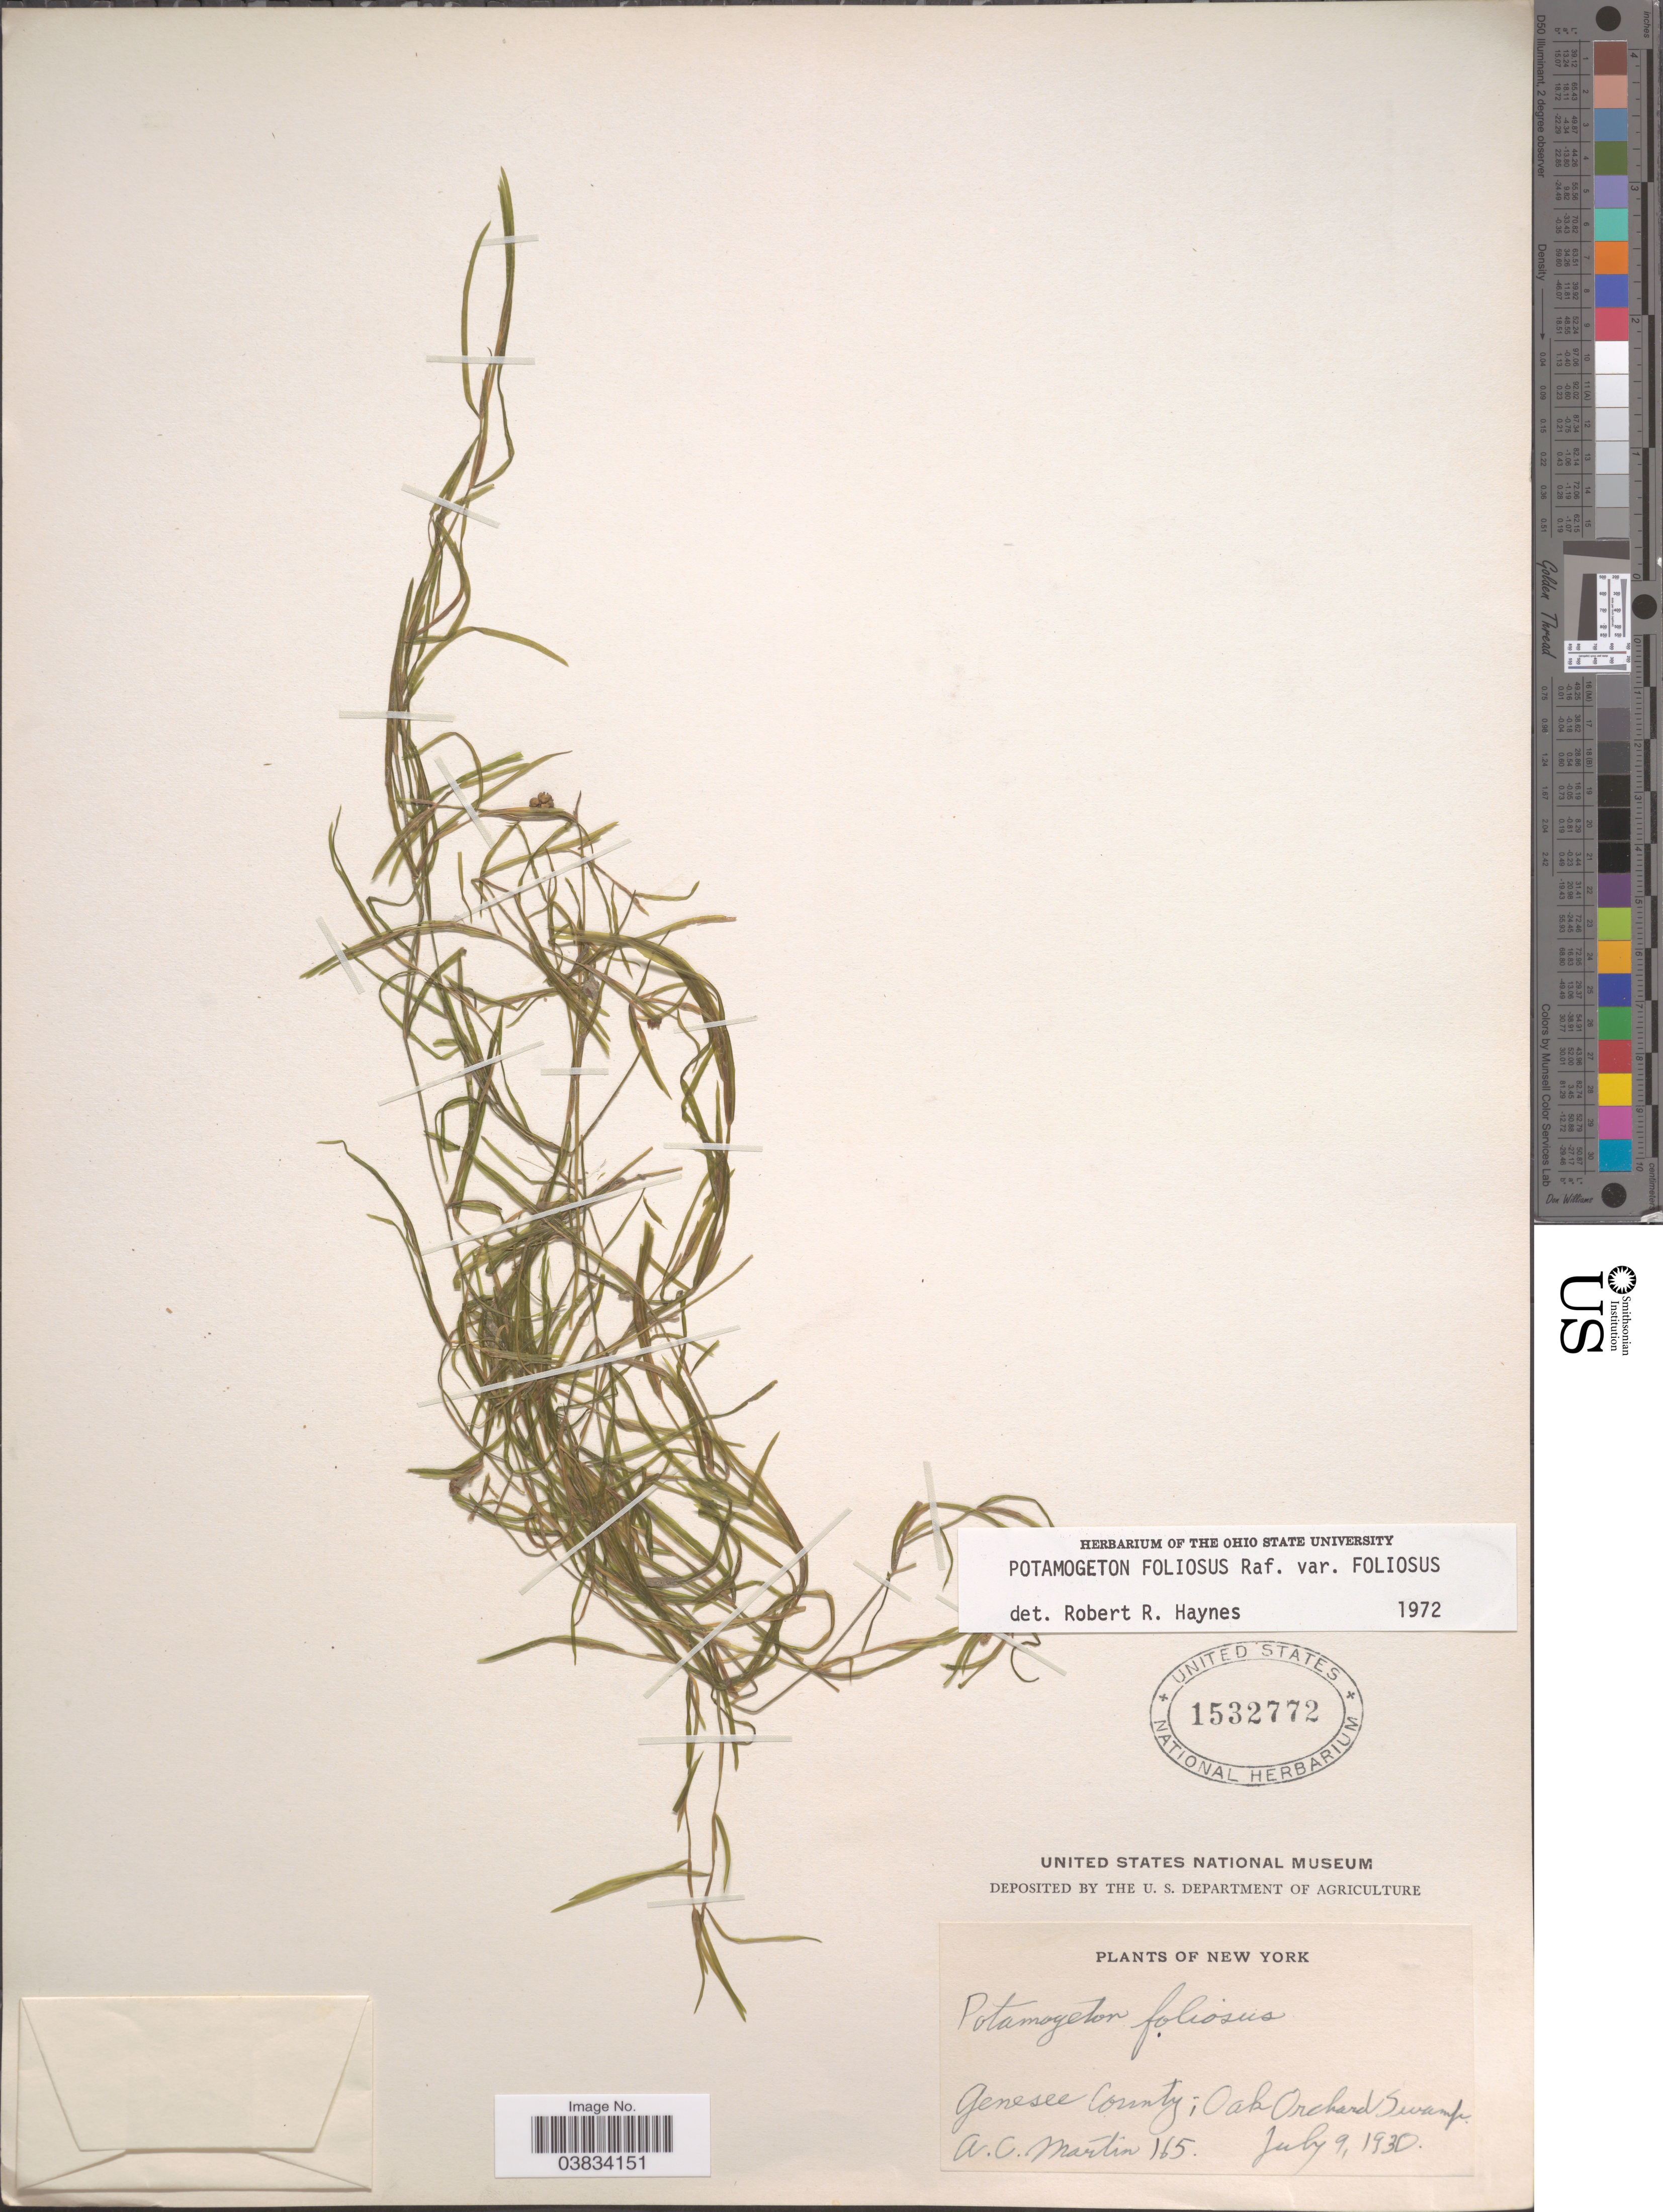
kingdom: Plantae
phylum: Tracheophyta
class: Liliopsida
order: Alismatales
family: Potamogetonaceae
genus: Potamogeton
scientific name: Potamogeton foliosus var. foliosus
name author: Raf.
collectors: A. C. Martin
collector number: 165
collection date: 1930-07-09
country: United States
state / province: New York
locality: Genesee County; Oak Orchard Swamp.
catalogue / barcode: US 1532772